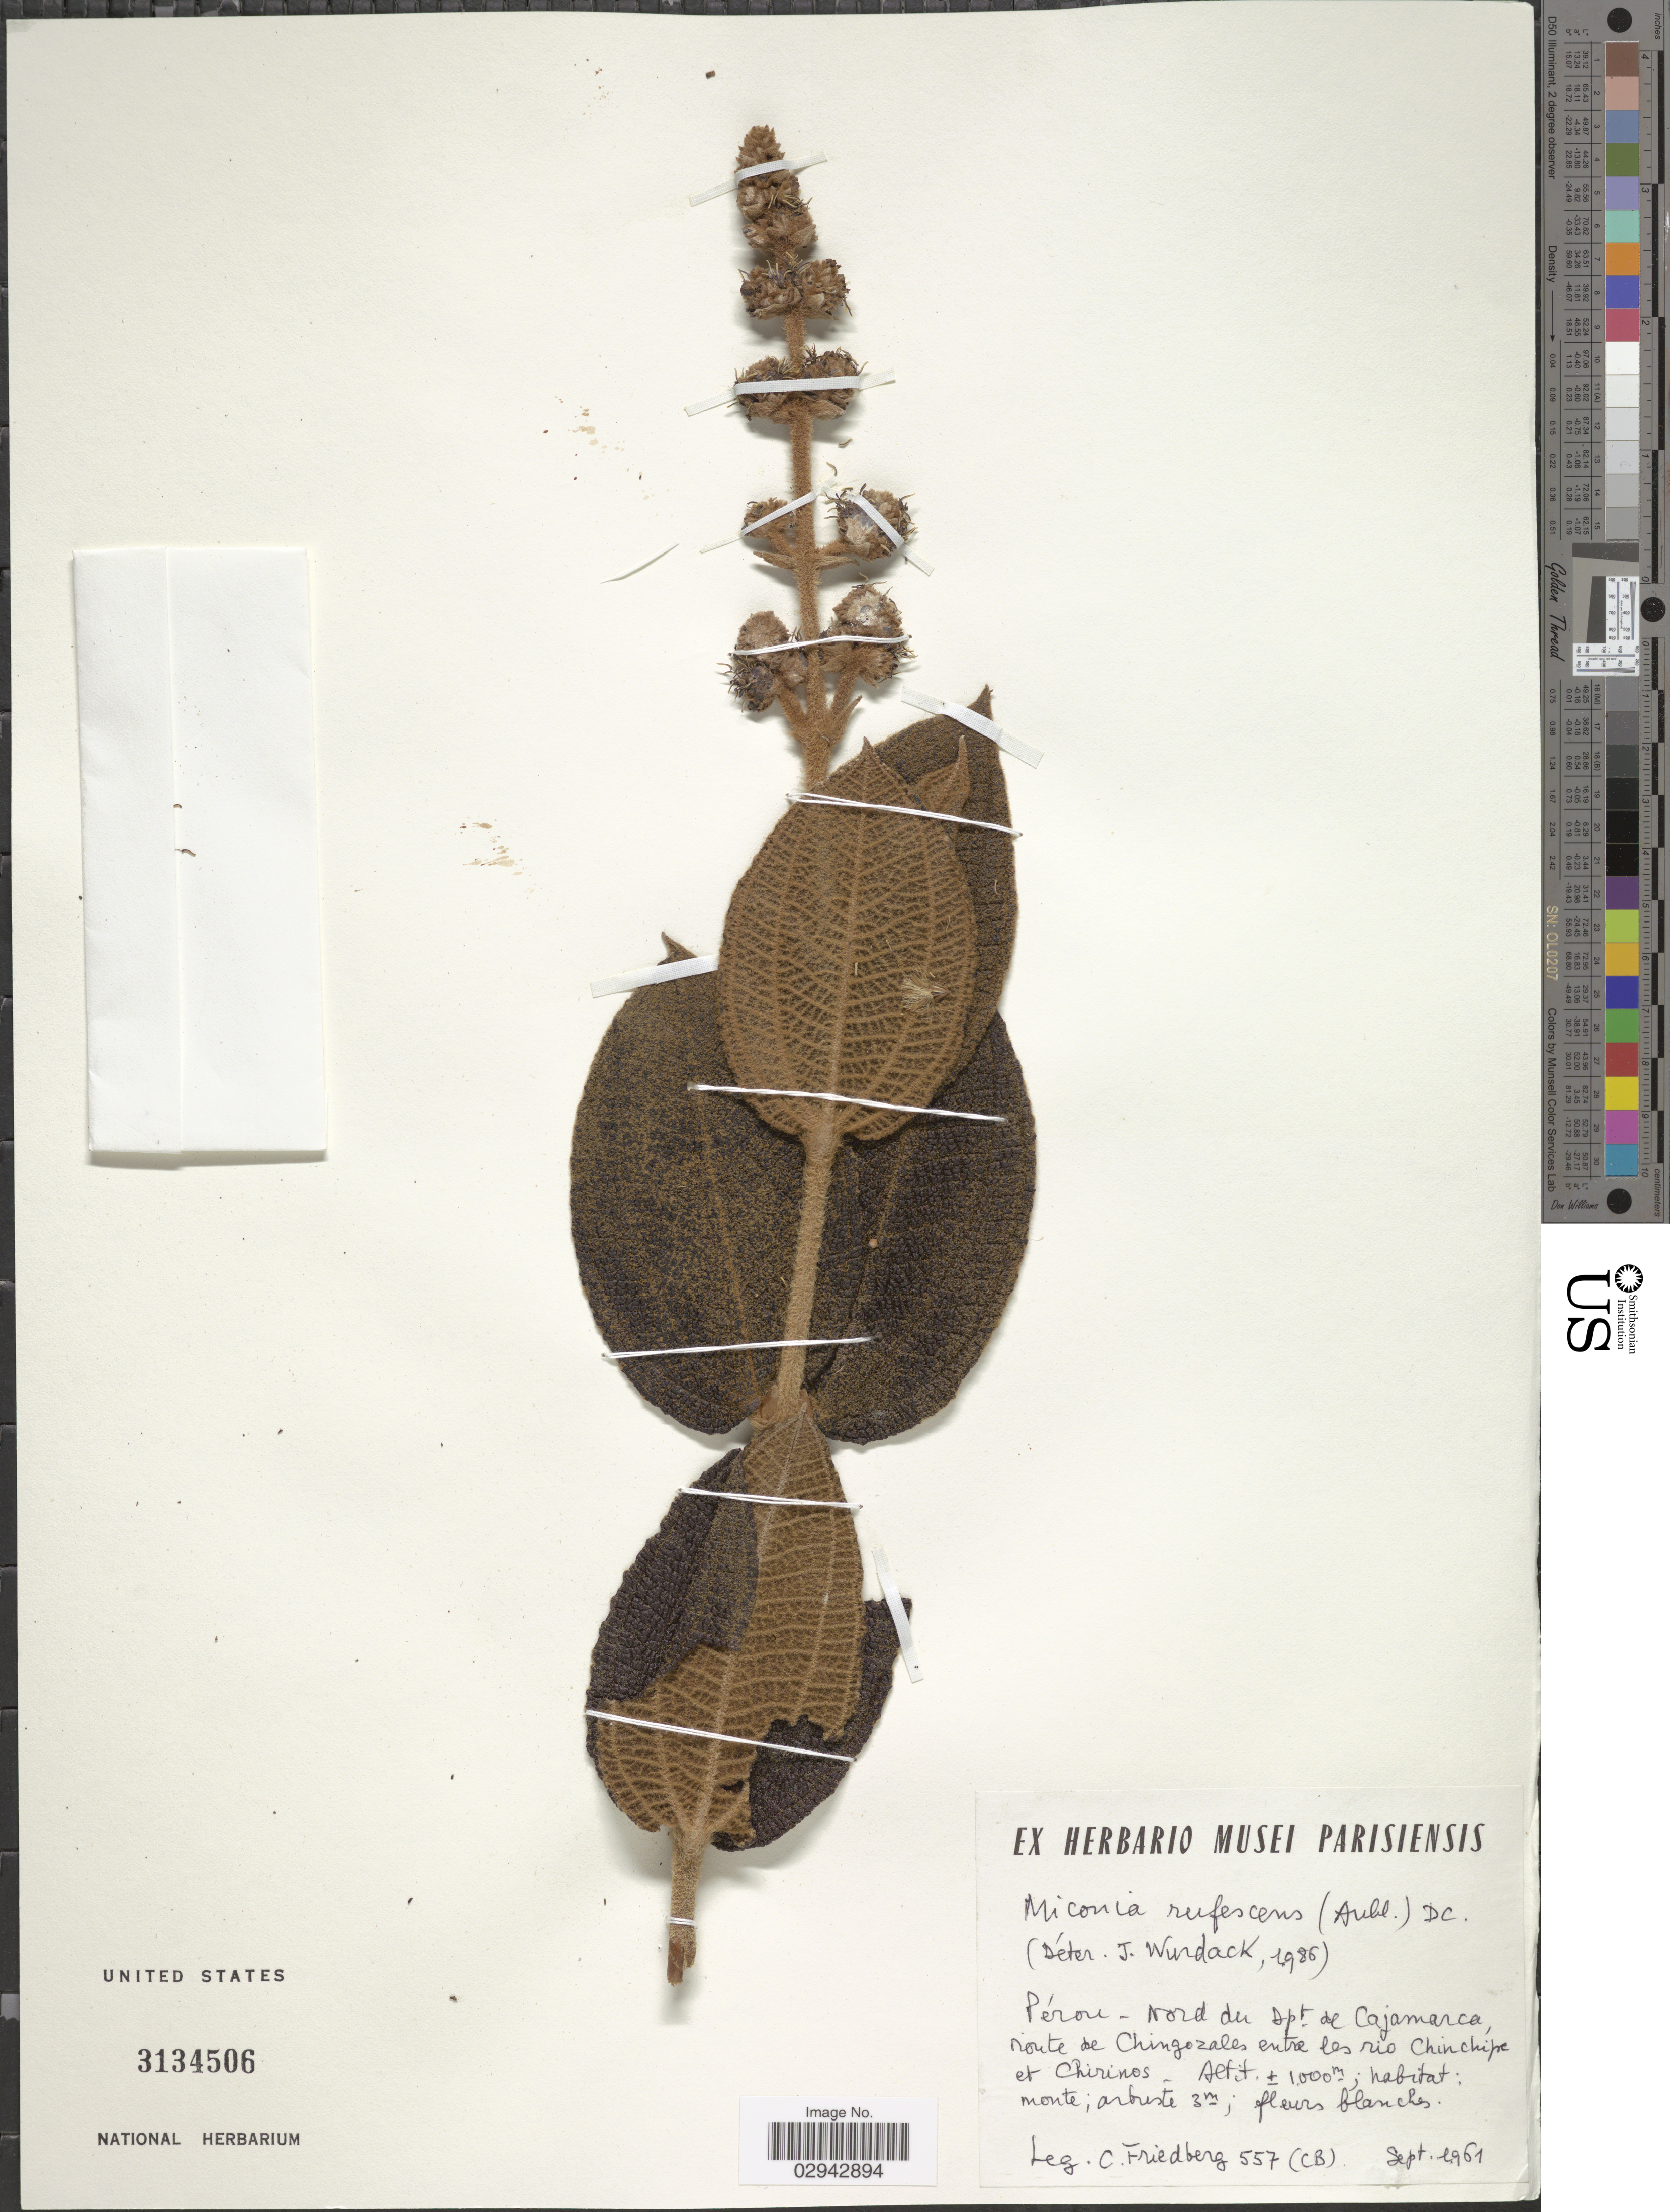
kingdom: Plantae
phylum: Tracheophyta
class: Magnoliopsida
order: Myrtales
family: Melastomataceae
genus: Miconia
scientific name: Miconia rufescens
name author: (Aubl.) DC.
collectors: C. Friedberg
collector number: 557(CB)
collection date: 1961-09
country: Peru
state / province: Cajamarca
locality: Nord du Dpt. de Cajamarca, Monte de Chingozales entre los rio Chinchipe et Chirinos.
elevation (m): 1000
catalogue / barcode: US 3134506